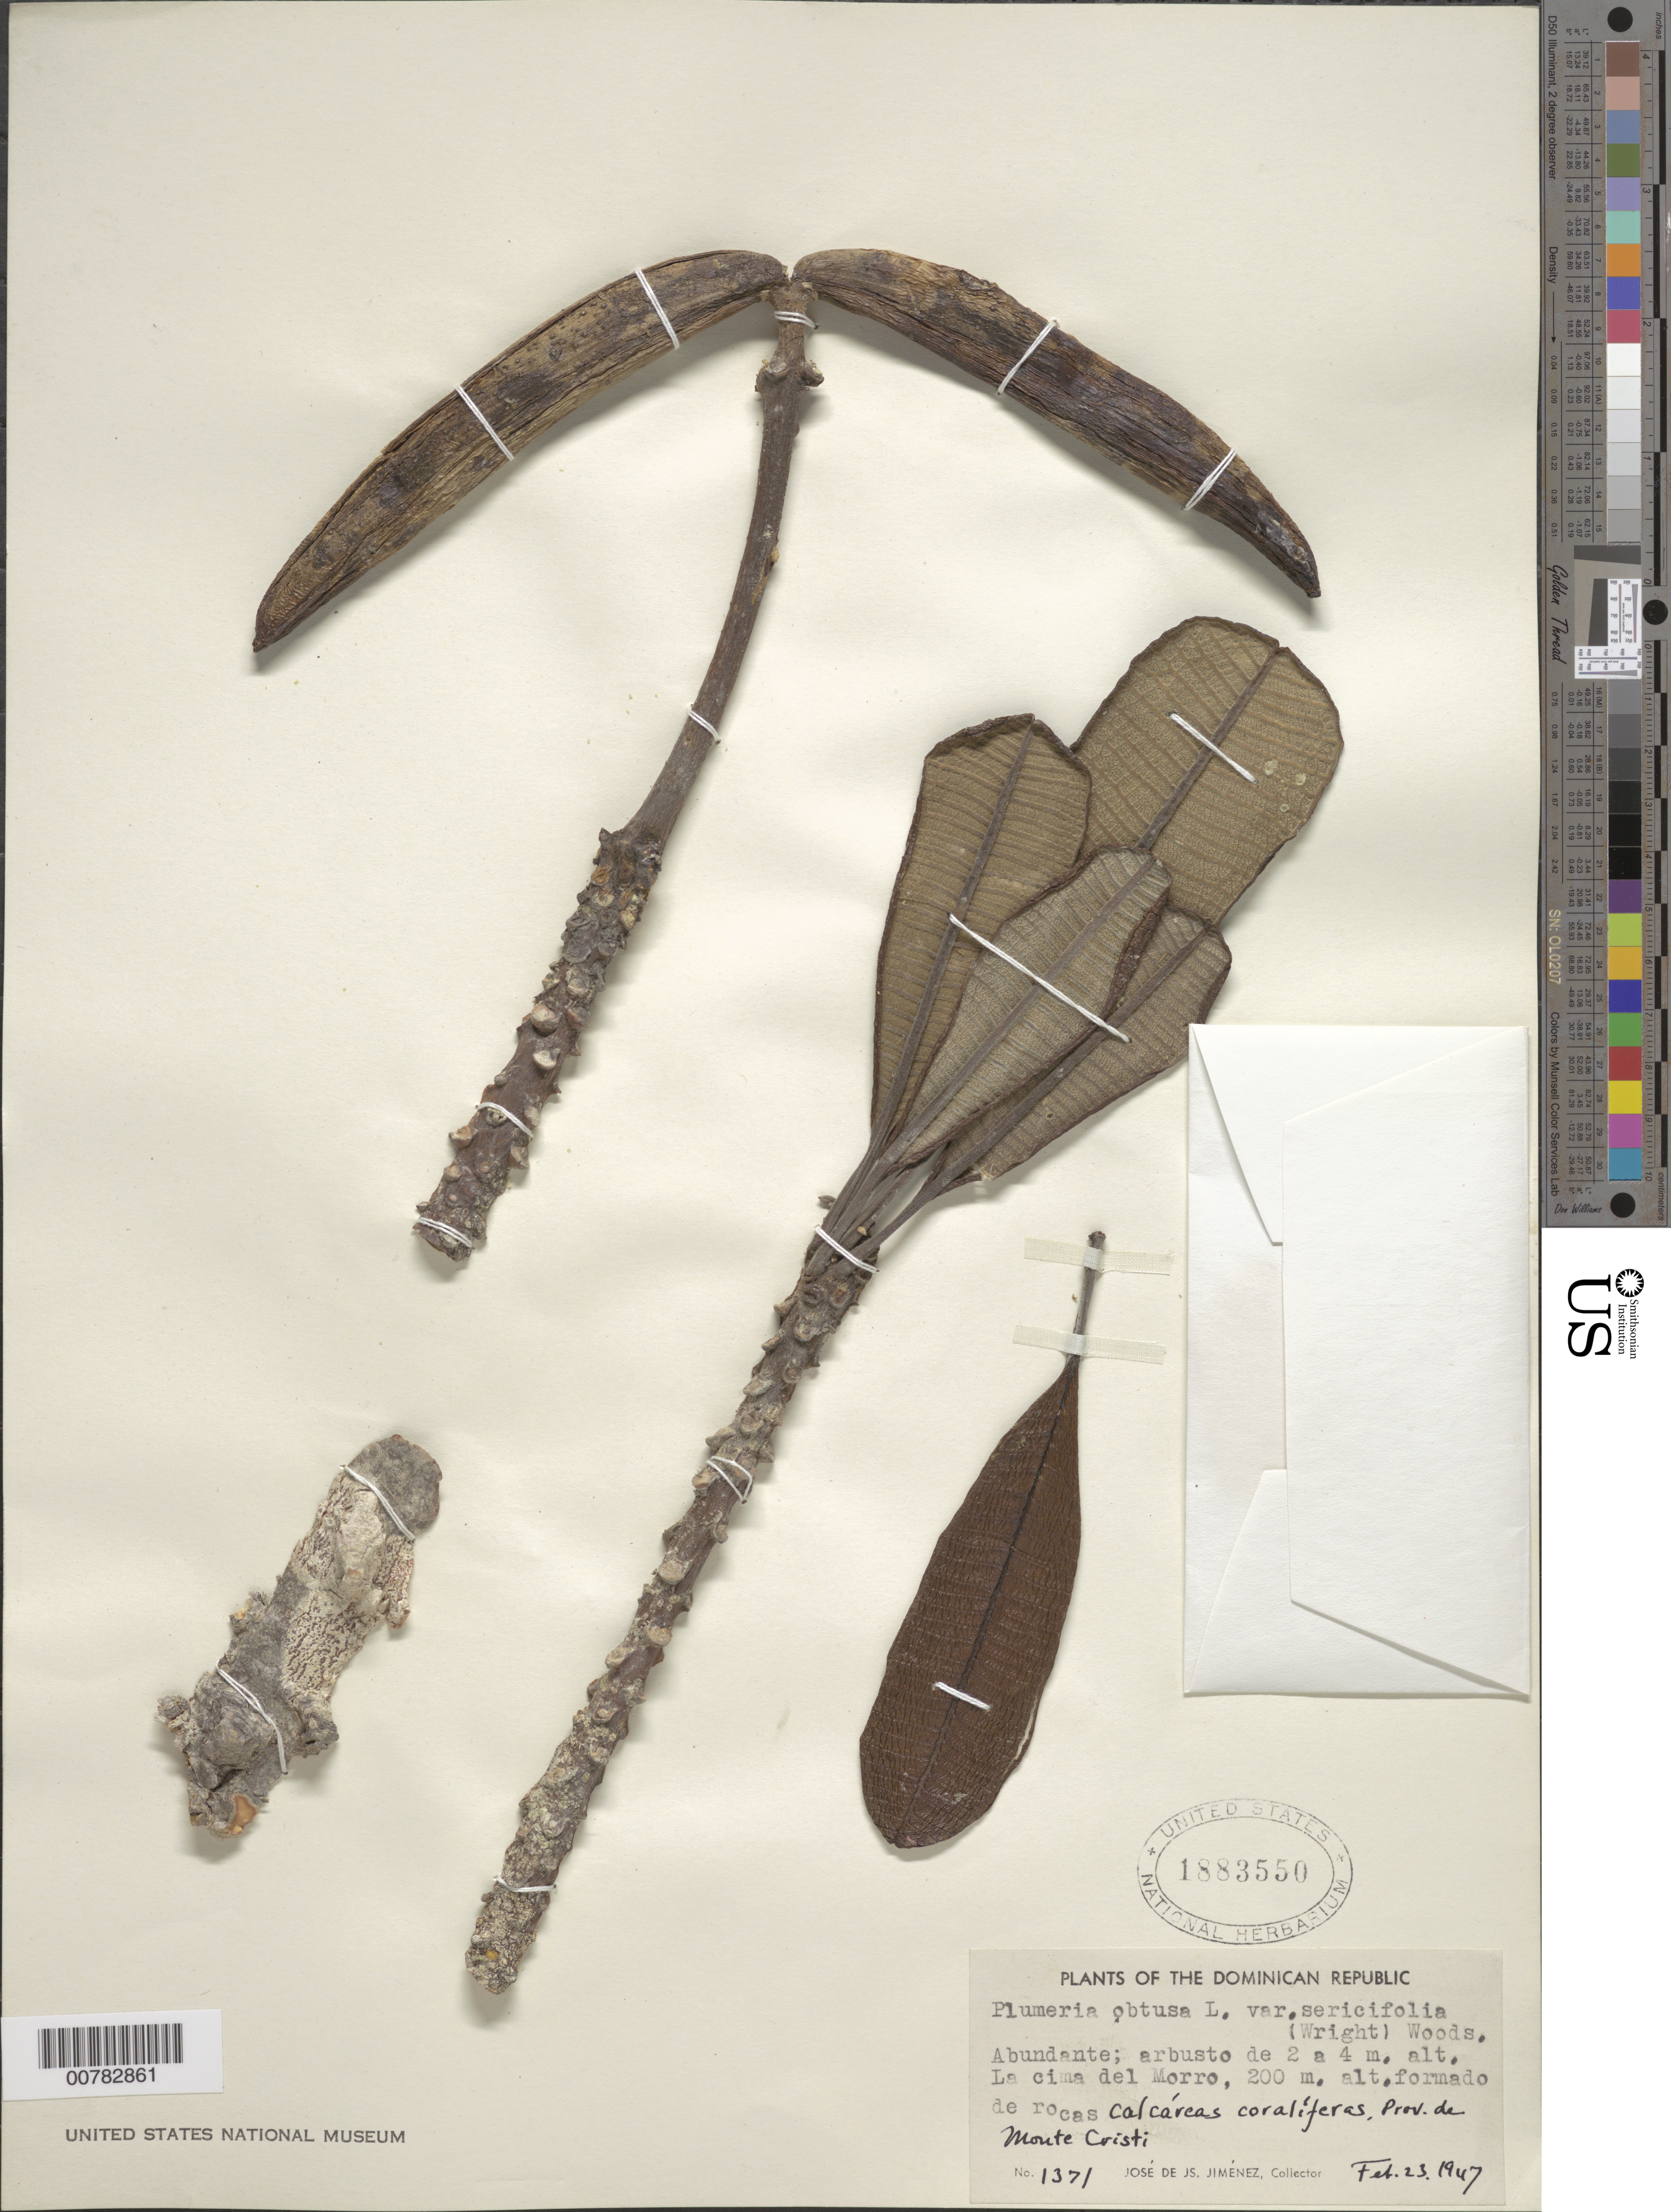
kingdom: Plantae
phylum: Tracheophyta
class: Magnoliopsida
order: Gentianales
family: Apocynaceae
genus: Plumeria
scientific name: Plumeria obtusa var. sericifolia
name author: (C. Wright ex Griseb.) Woodson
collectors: J. J. Jiménez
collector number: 1371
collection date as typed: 23 Feb 1947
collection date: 1947-02-23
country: Dominican Republic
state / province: Monte Cristi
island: Hispaniola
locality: Top of Morro.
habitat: Forming calcareous coraliferous rocks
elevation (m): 200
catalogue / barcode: US 1883550